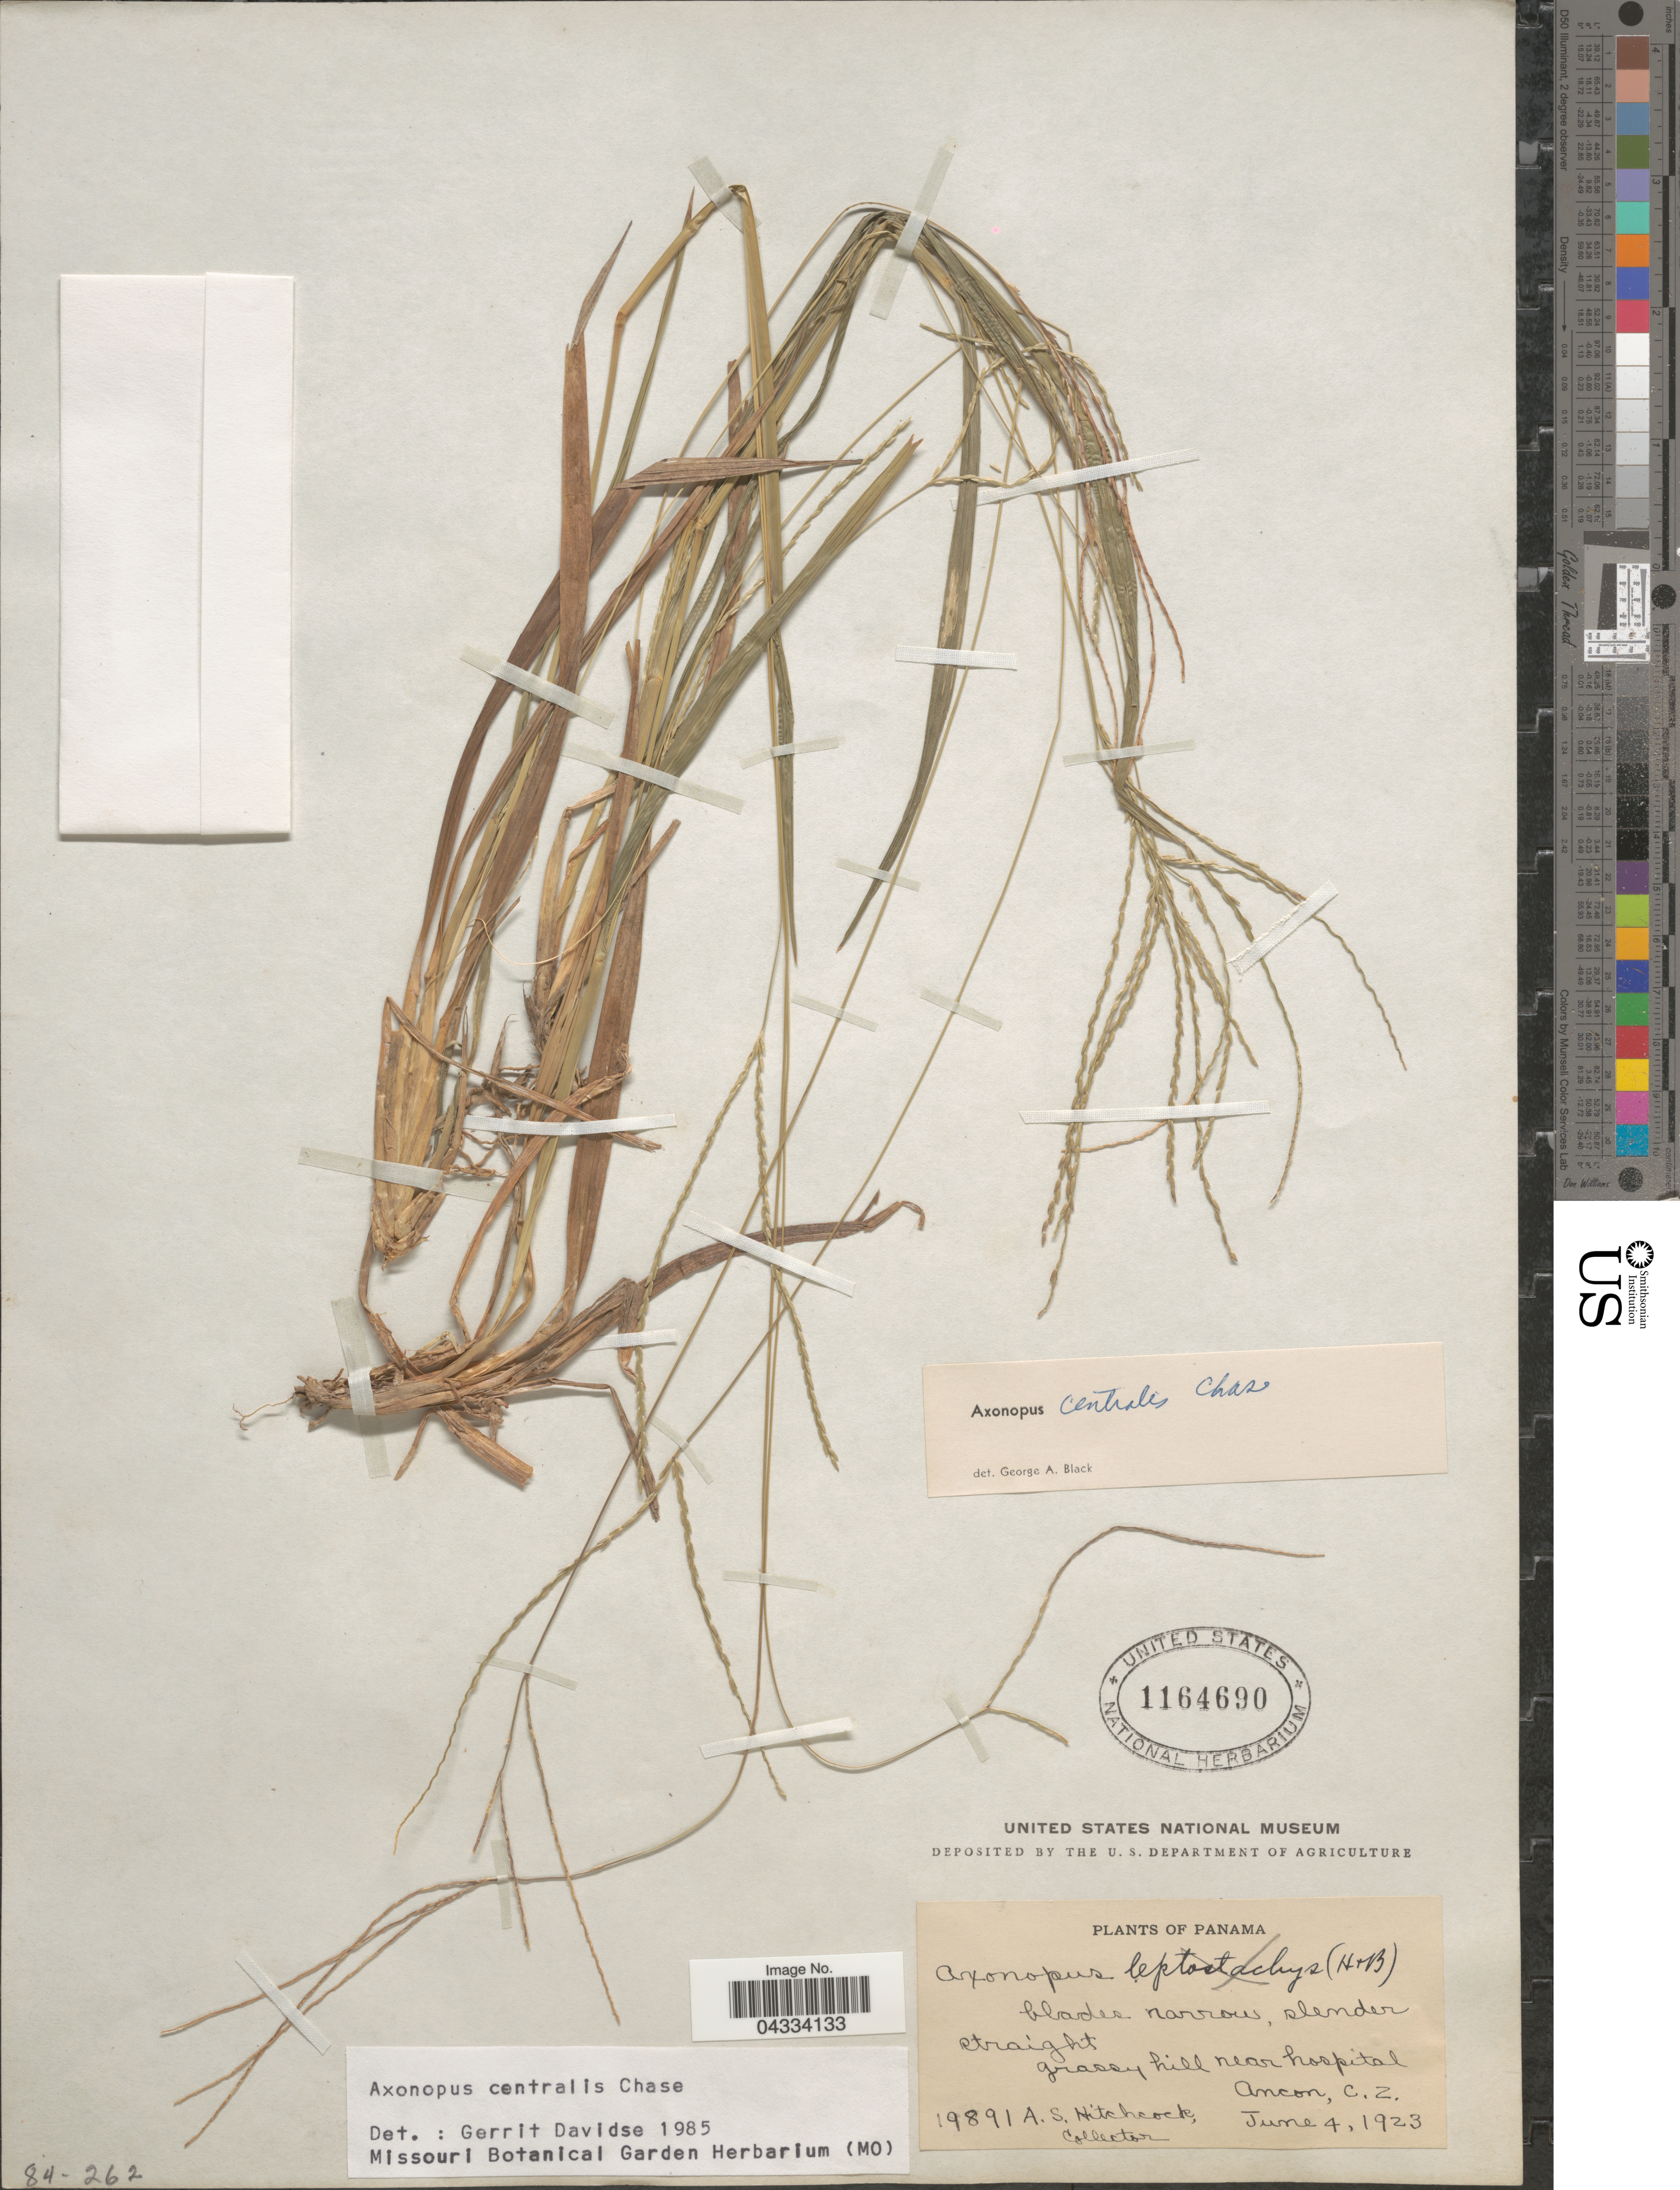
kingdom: Plantae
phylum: Tracheophyta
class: Liliopsida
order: Poales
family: Poaceae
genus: Axonopus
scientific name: Axonopus centralis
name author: Chase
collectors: A. S. Hitchcock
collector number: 19891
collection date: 1923-06-04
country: Panama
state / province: Colón / Panamá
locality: Grassy hill near hospital, Ancon, C. Z.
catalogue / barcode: US 1164690